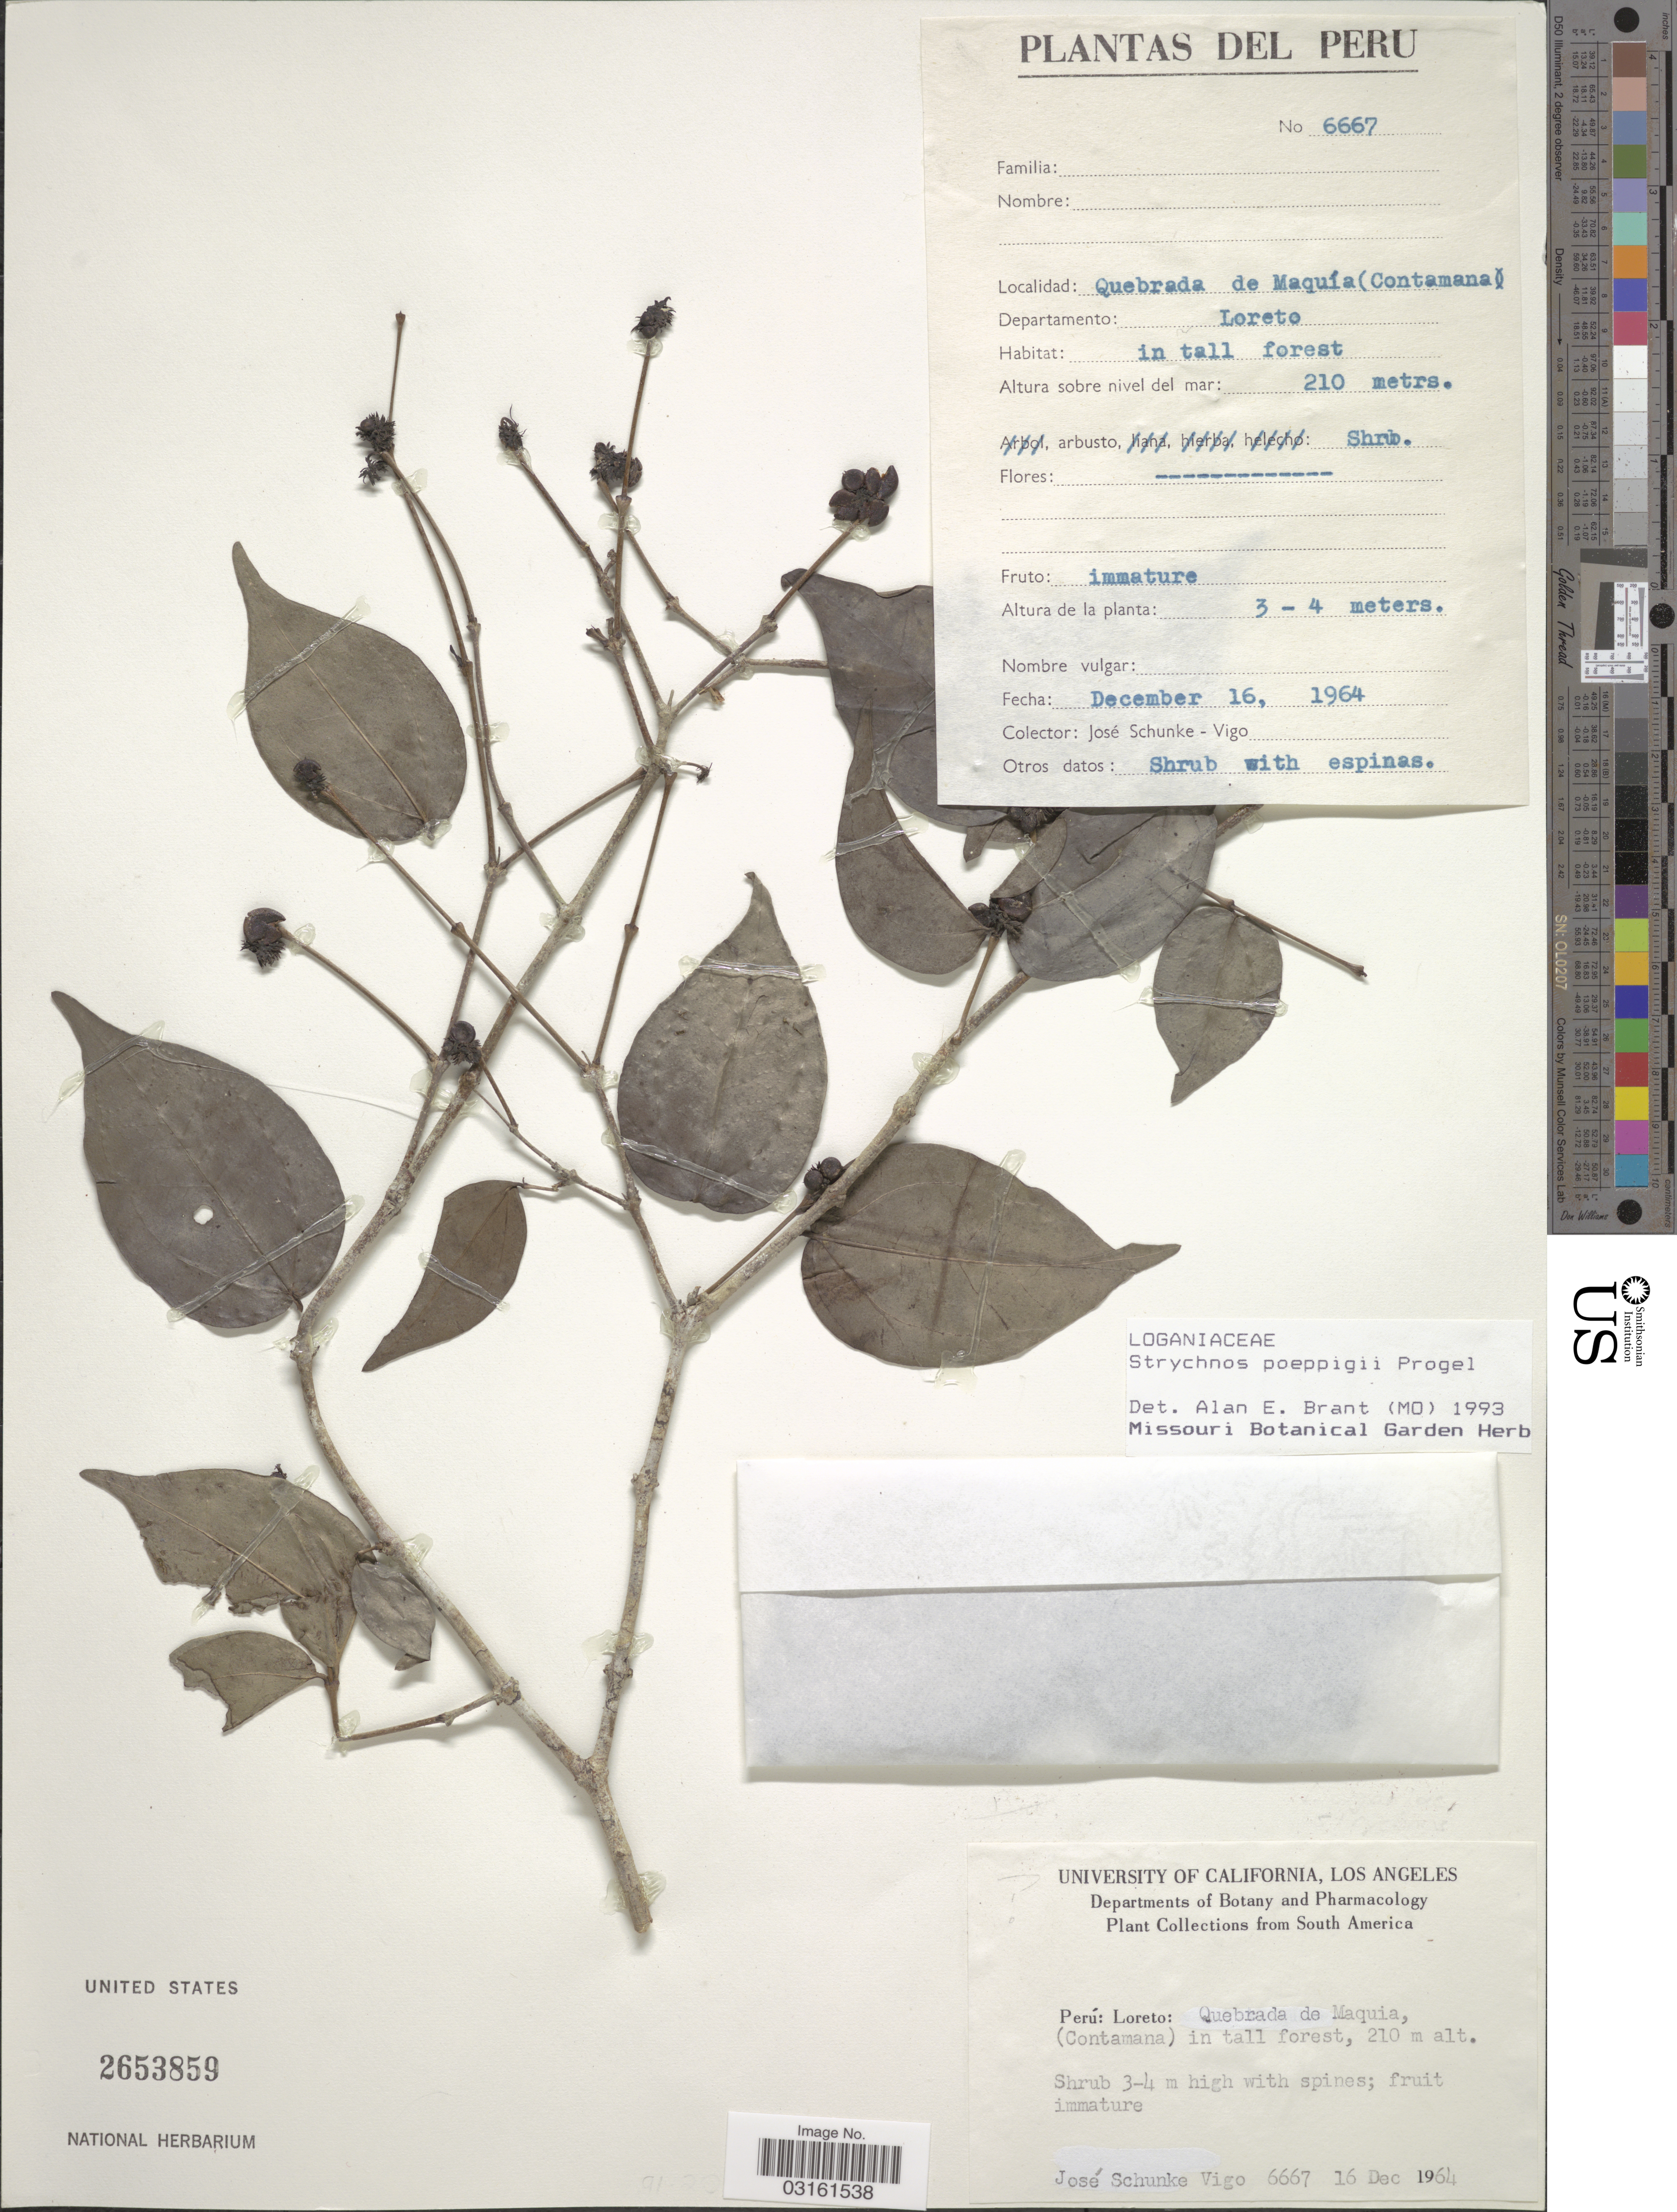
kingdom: Plantae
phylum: Tracheophyta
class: Magnoliopsida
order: Gentianales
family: Loganiaceae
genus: Strychnos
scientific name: Strychnos poeppigii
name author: Progel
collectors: J. Schunke Vigo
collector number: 6667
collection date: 1964-12-16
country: Peru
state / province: Loreto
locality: Quebrada de Maquia, (Contamana). Departamento: Loreto.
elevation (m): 210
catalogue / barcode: US 2653859